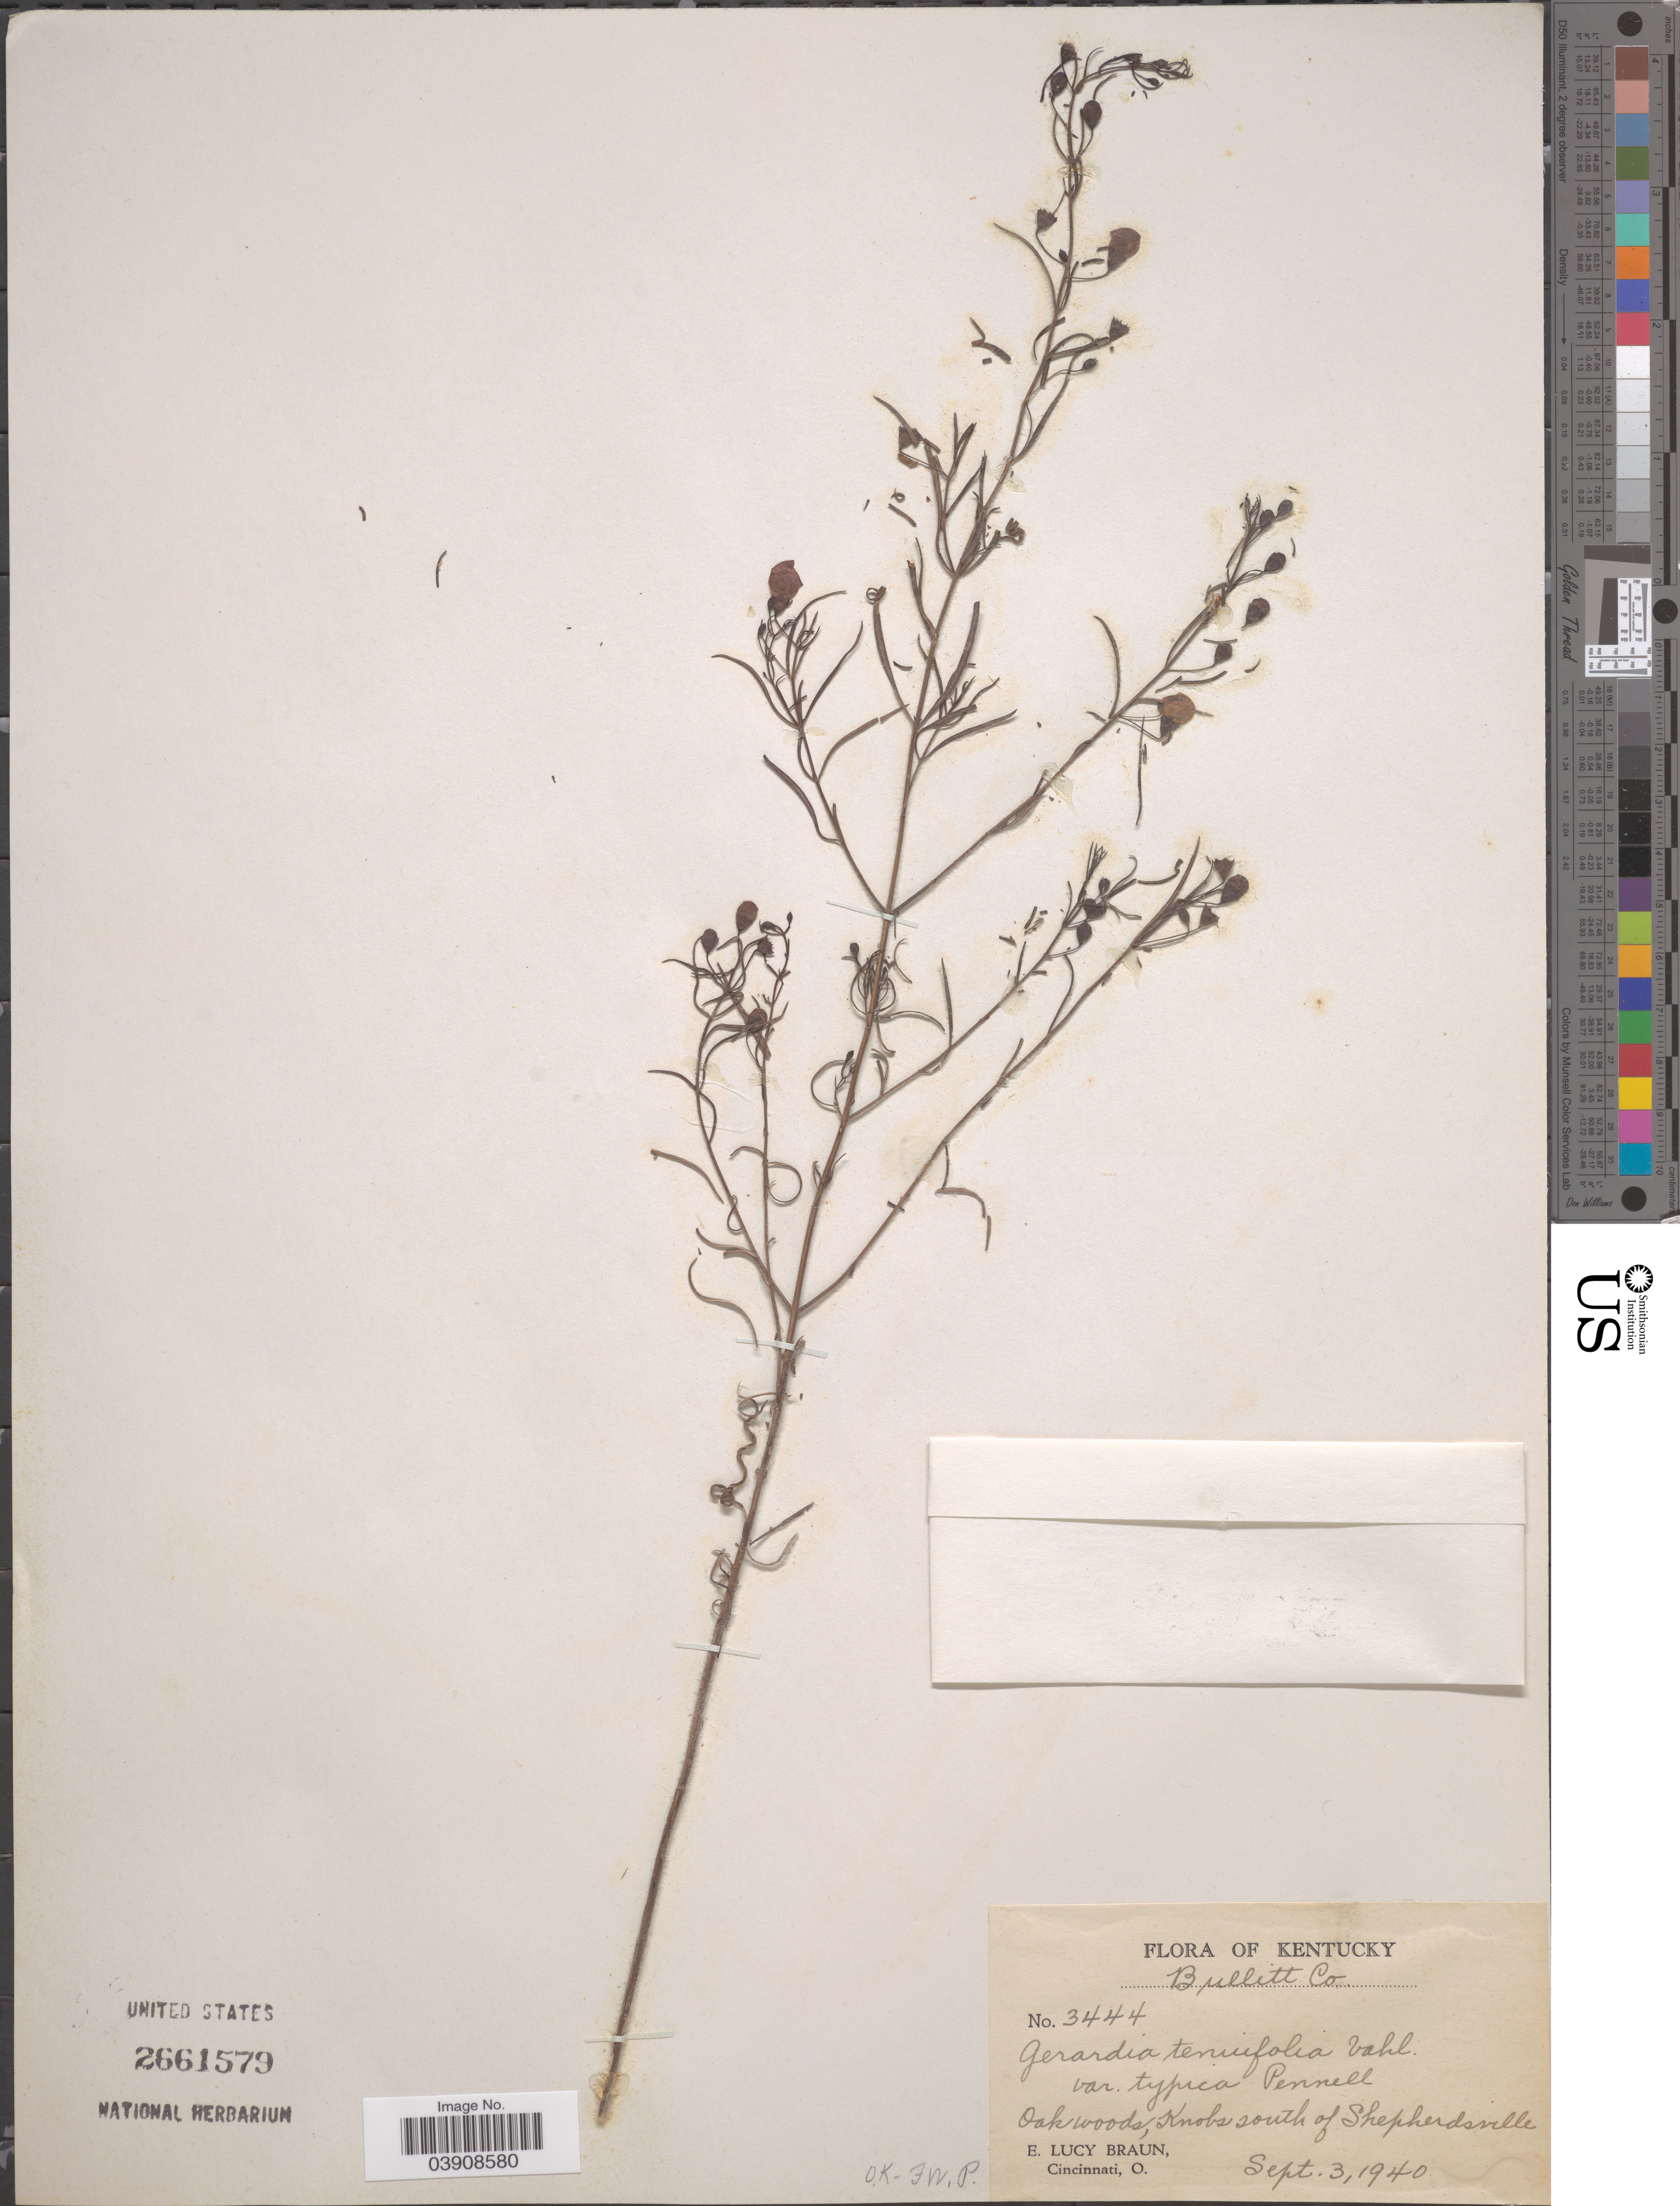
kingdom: Plantae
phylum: Tracheophyta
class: Magnoliopsida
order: Lamiales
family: Orobanchaceae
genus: Agalinis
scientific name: Agalinis tenuifolia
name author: (Vahl) Raf.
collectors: E. L. Braun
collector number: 3444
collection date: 1940-09-03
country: United States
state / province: Kentucky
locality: Bullitt Co. Knobs south of Shepherdsville.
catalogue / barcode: US 2661579